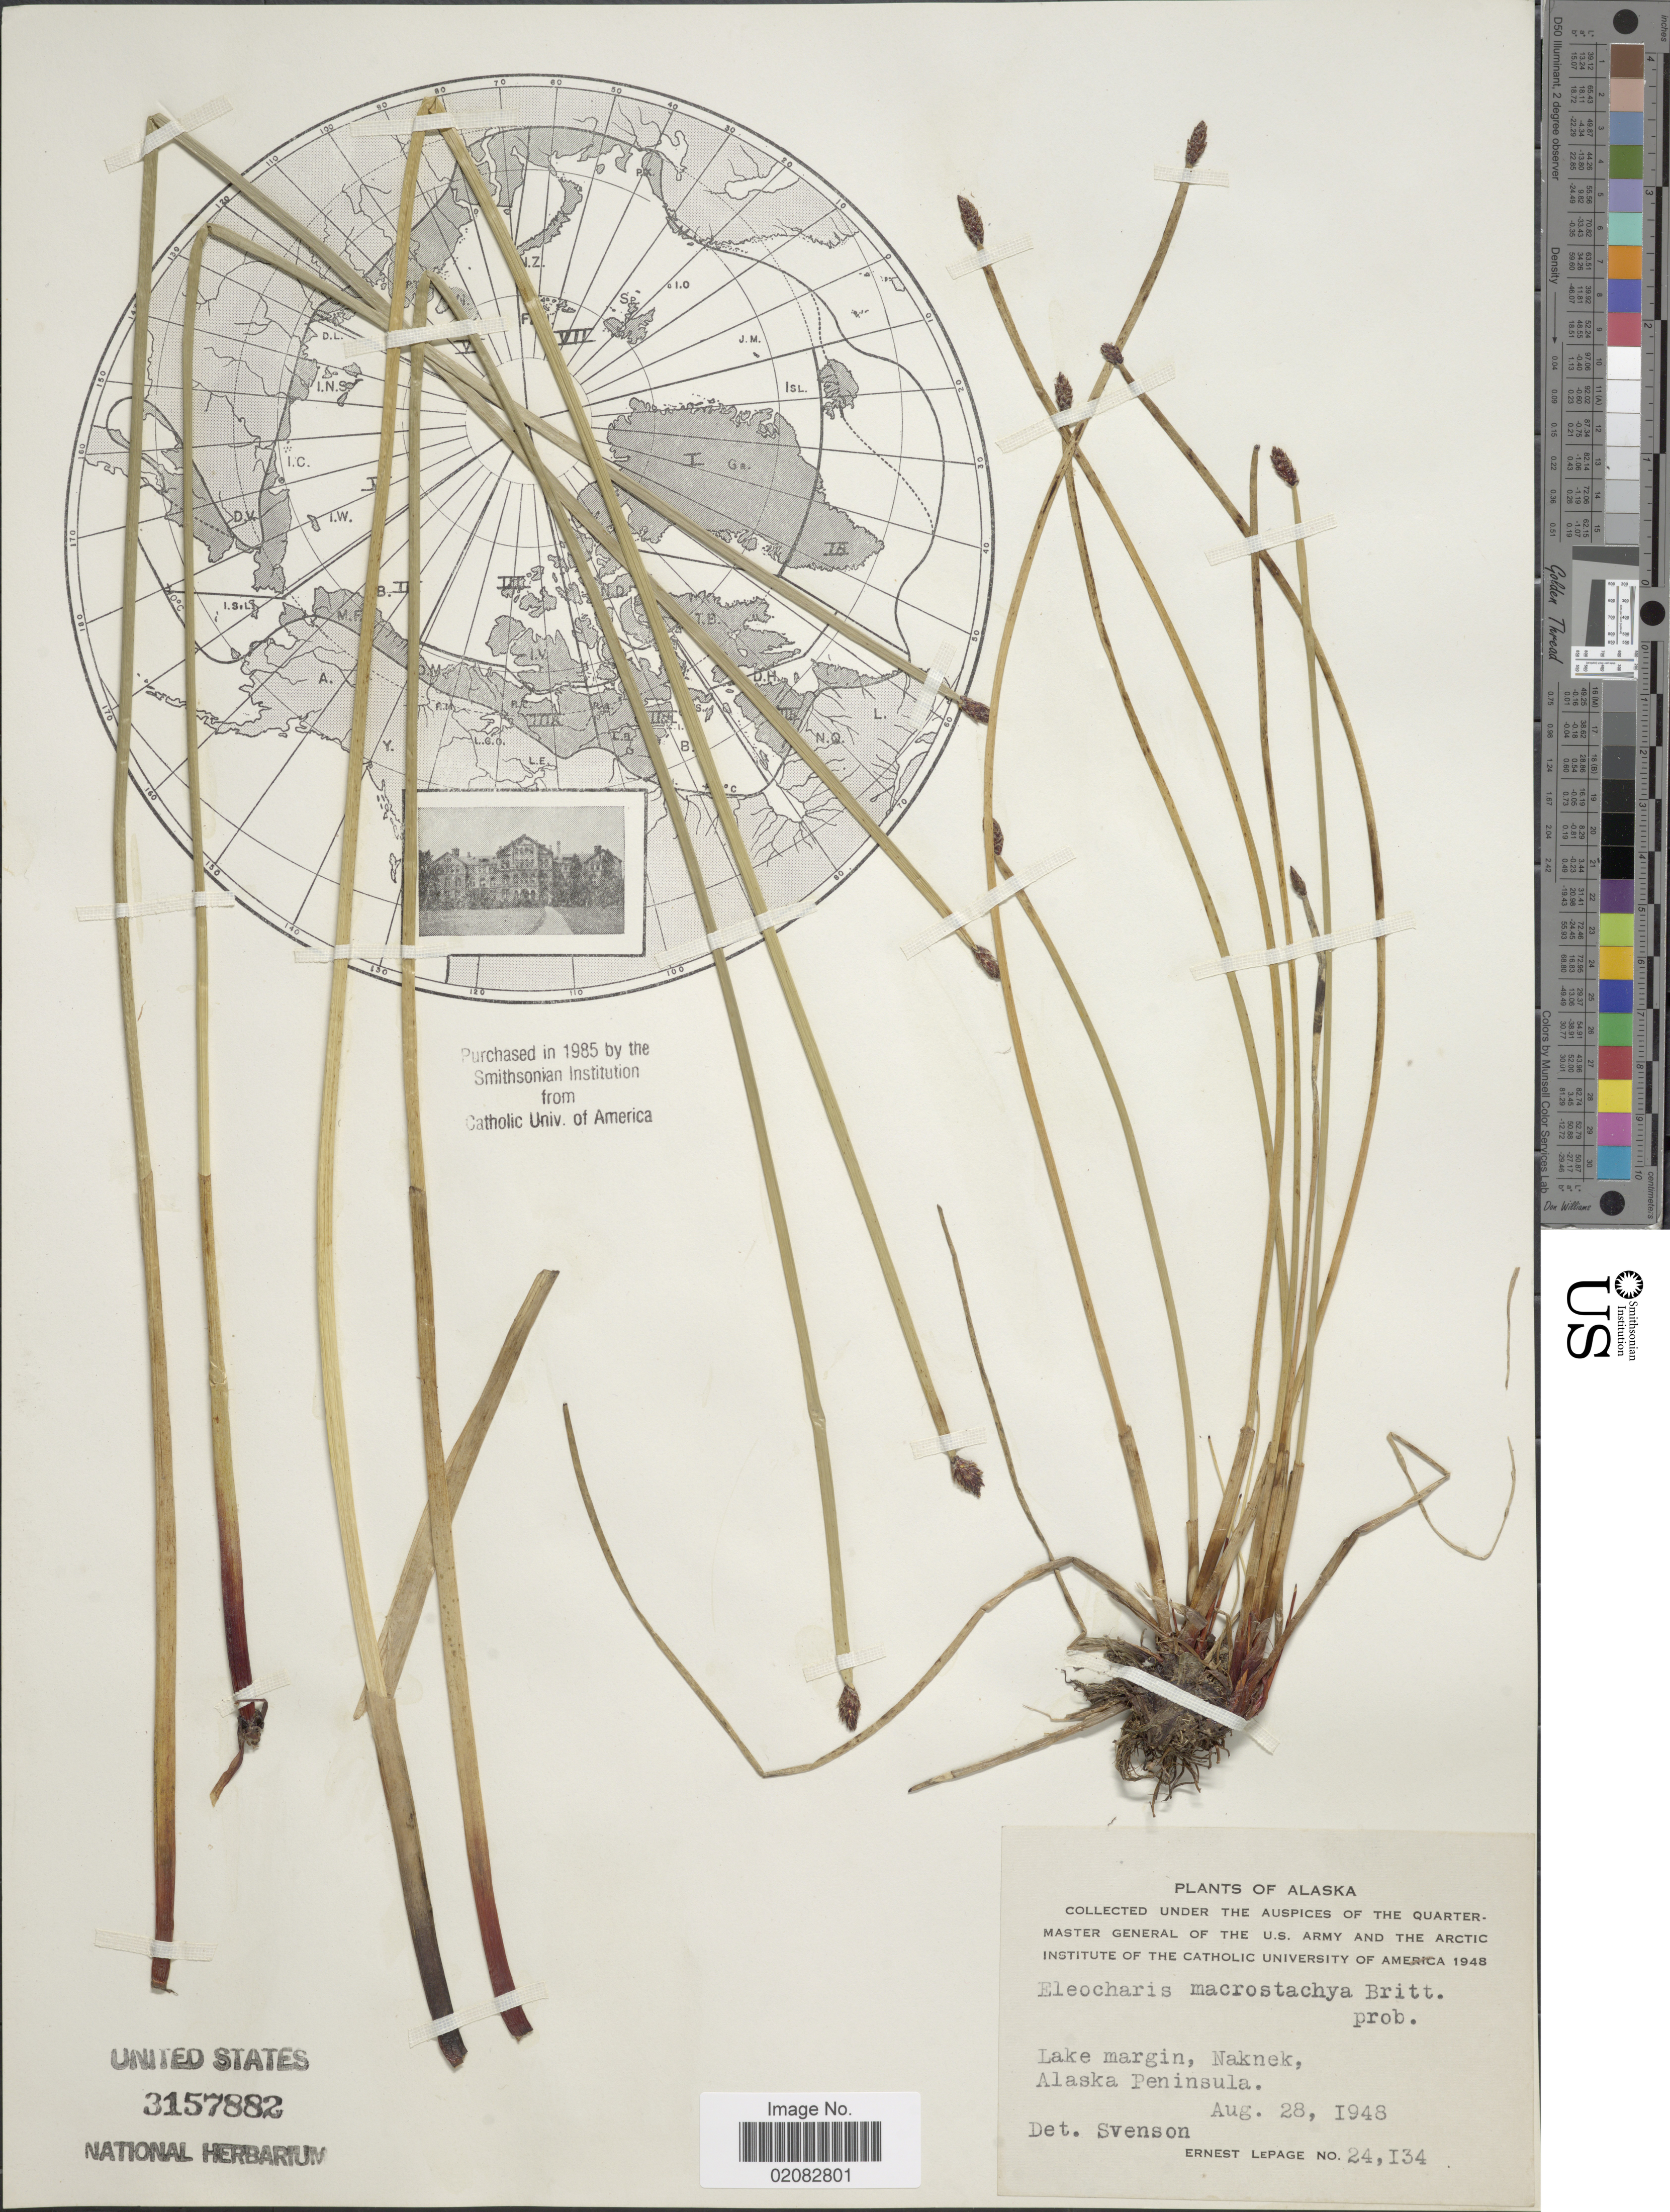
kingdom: Plantae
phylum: Tracheophyta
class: Liliopsida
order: Poales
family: Cyperaceae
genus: Eleocharis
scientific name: Eleocharis macrostachya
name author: Britton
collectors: E. Lepage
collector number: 24134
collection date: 1948-08-28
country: United States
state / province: Alaska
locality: Lake margin, Naknek, Alaska Peninsula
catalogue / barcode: US 3157882